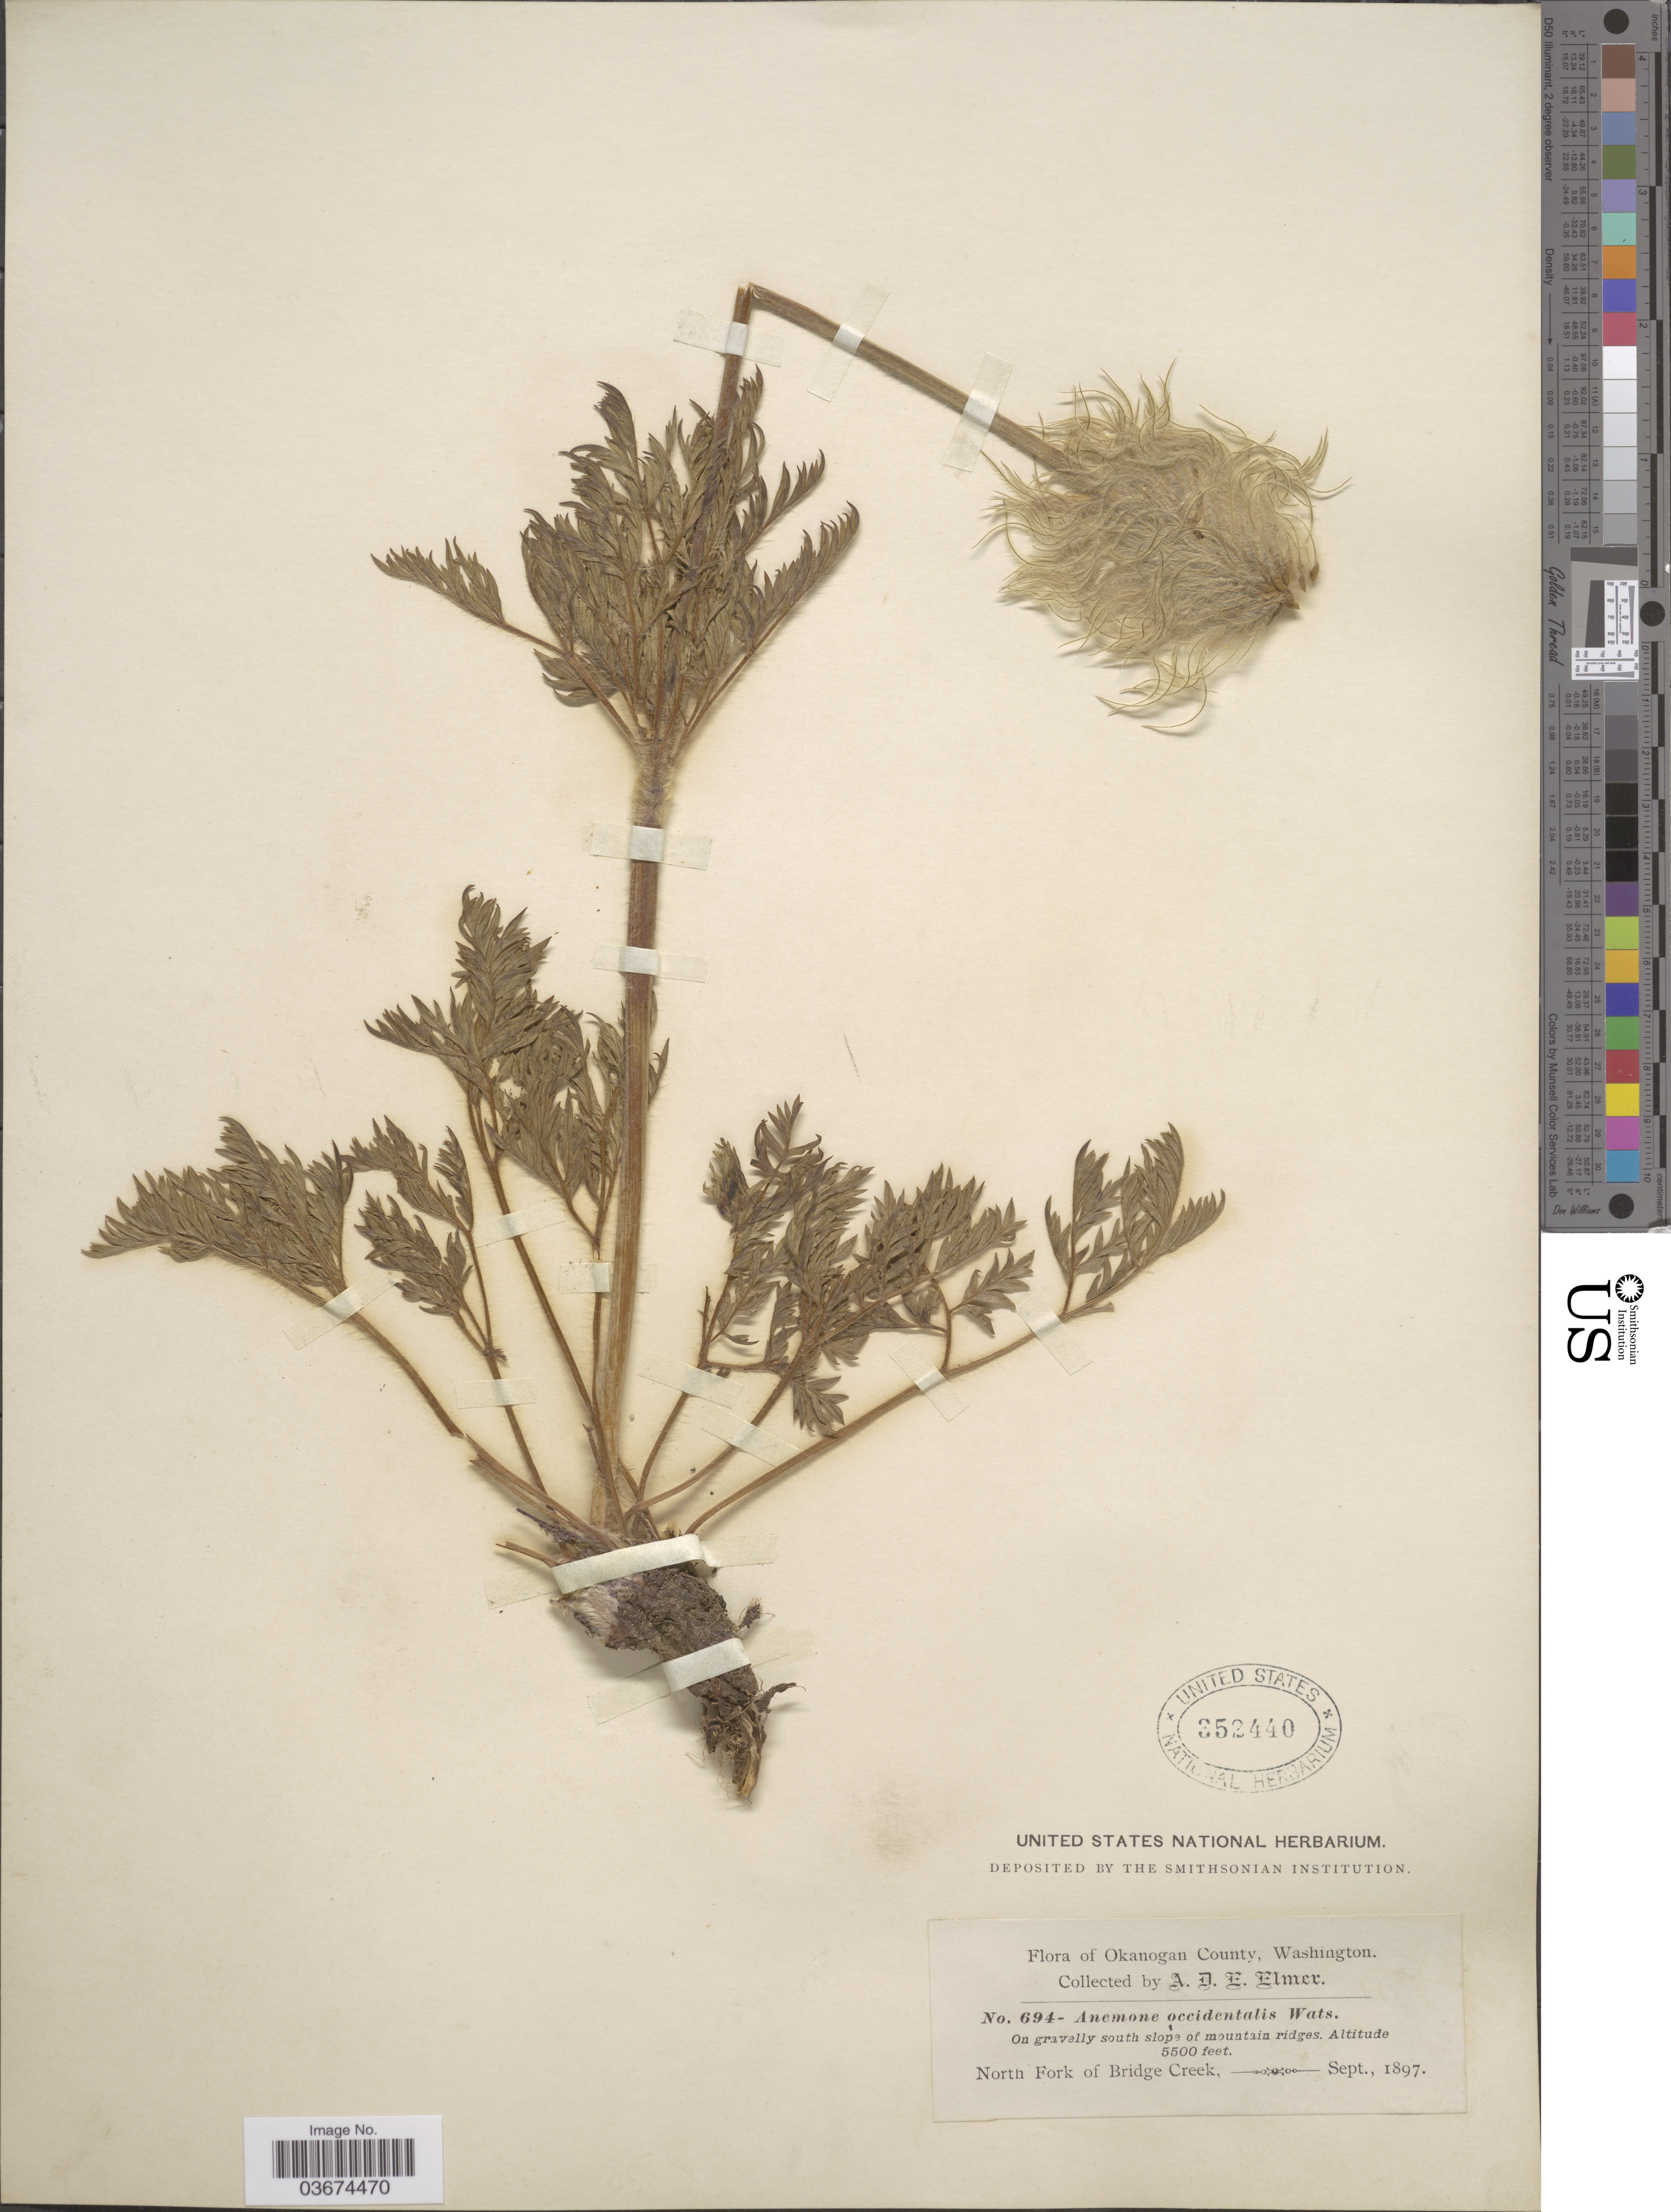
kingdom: Plantae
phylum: Tracheophyta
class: Magnoliopsida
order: Ranunculales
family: Ranunculaceae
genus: Pulsatilla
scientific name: Pulsatilla occidentalis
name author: (S. Watson) Freyn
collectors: A. D. E. Elmer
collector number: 694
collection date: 1897-09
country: United States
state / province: Washington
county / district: Okanogan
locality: Okanogan County. North Fork of Bridge Creek.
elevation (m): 1676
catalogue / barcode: US 352440